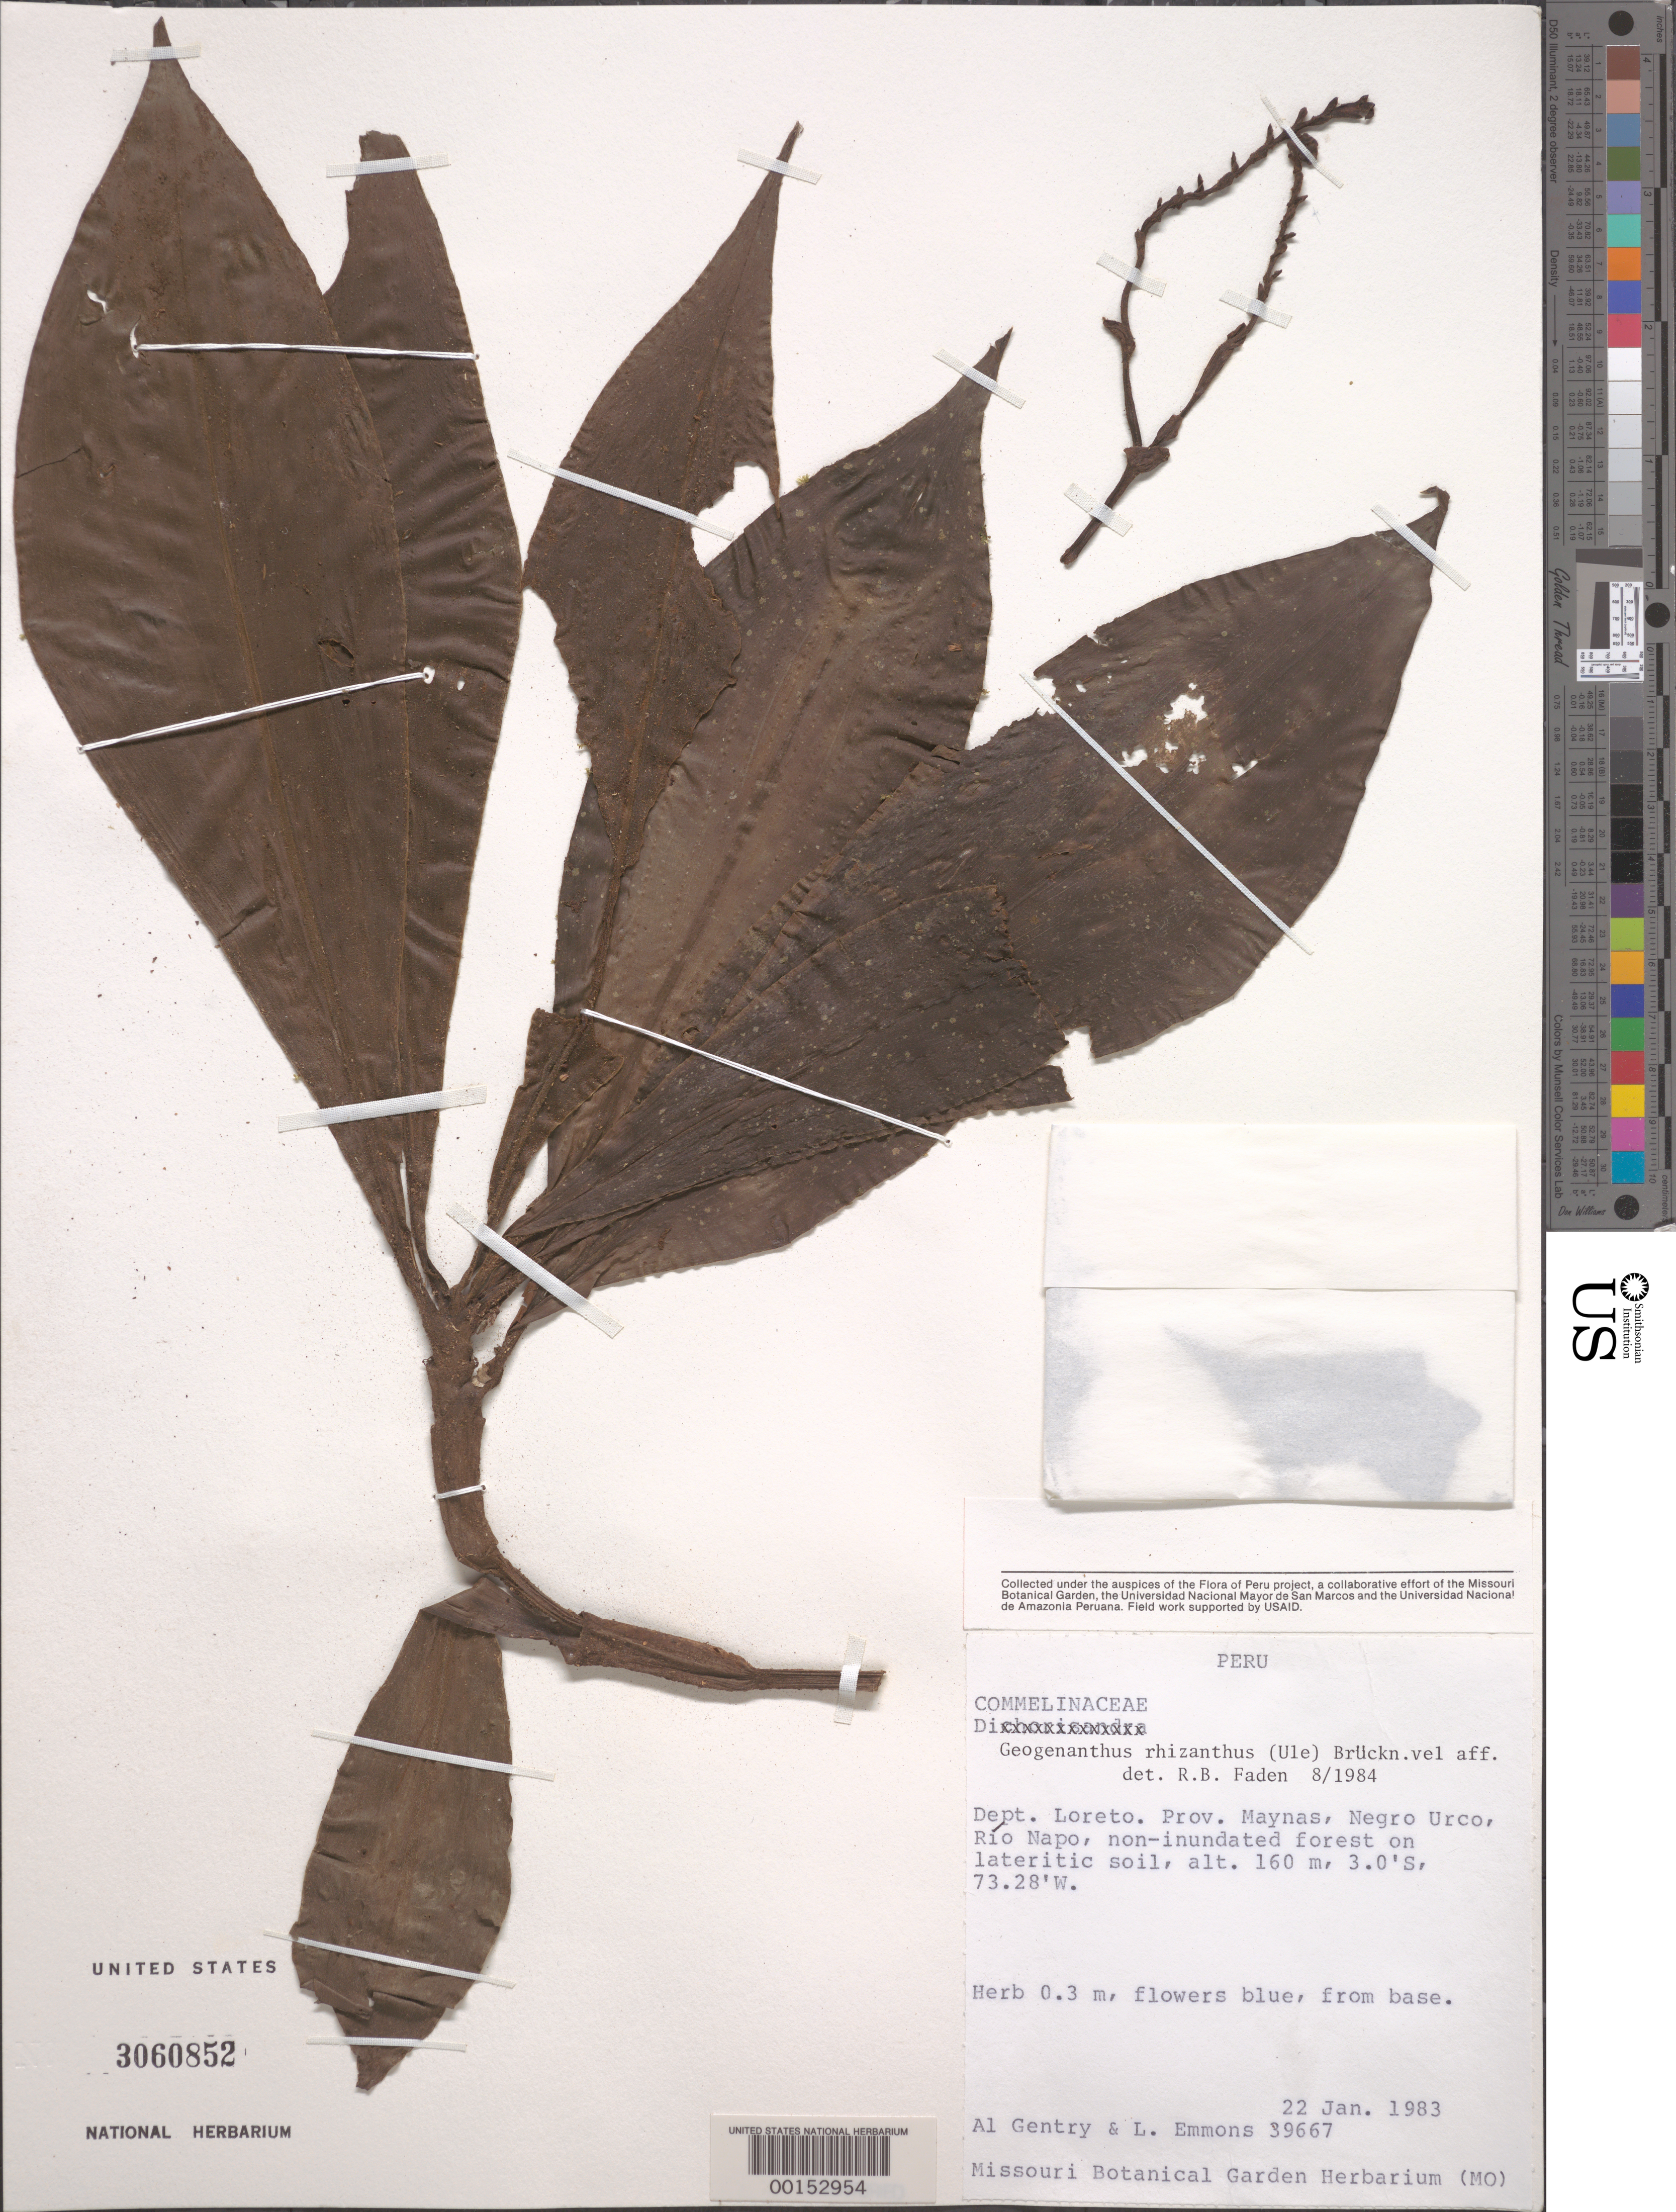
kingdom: Plantae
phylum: Tracheophyta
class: Liliopsida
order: Commelinales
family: Commelinaceae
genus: Geogenanthus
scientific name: Geogenanthus rhizanthus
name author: (Ule) G. Brückn.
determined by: Faden, Robert B., (US), Smithsonian Institution - National Museum of Natural History (UNITED STATES)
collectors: A. H. Gentry & L. Emmons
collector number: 39667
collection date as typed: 22 Jan 1983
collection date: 1983-01-22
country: Peru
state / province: Loreto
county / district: Maynas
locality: Negro urco, rio napo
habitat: Lateritic soil, non-inundated forest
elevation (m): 160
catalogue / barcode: US 3060852